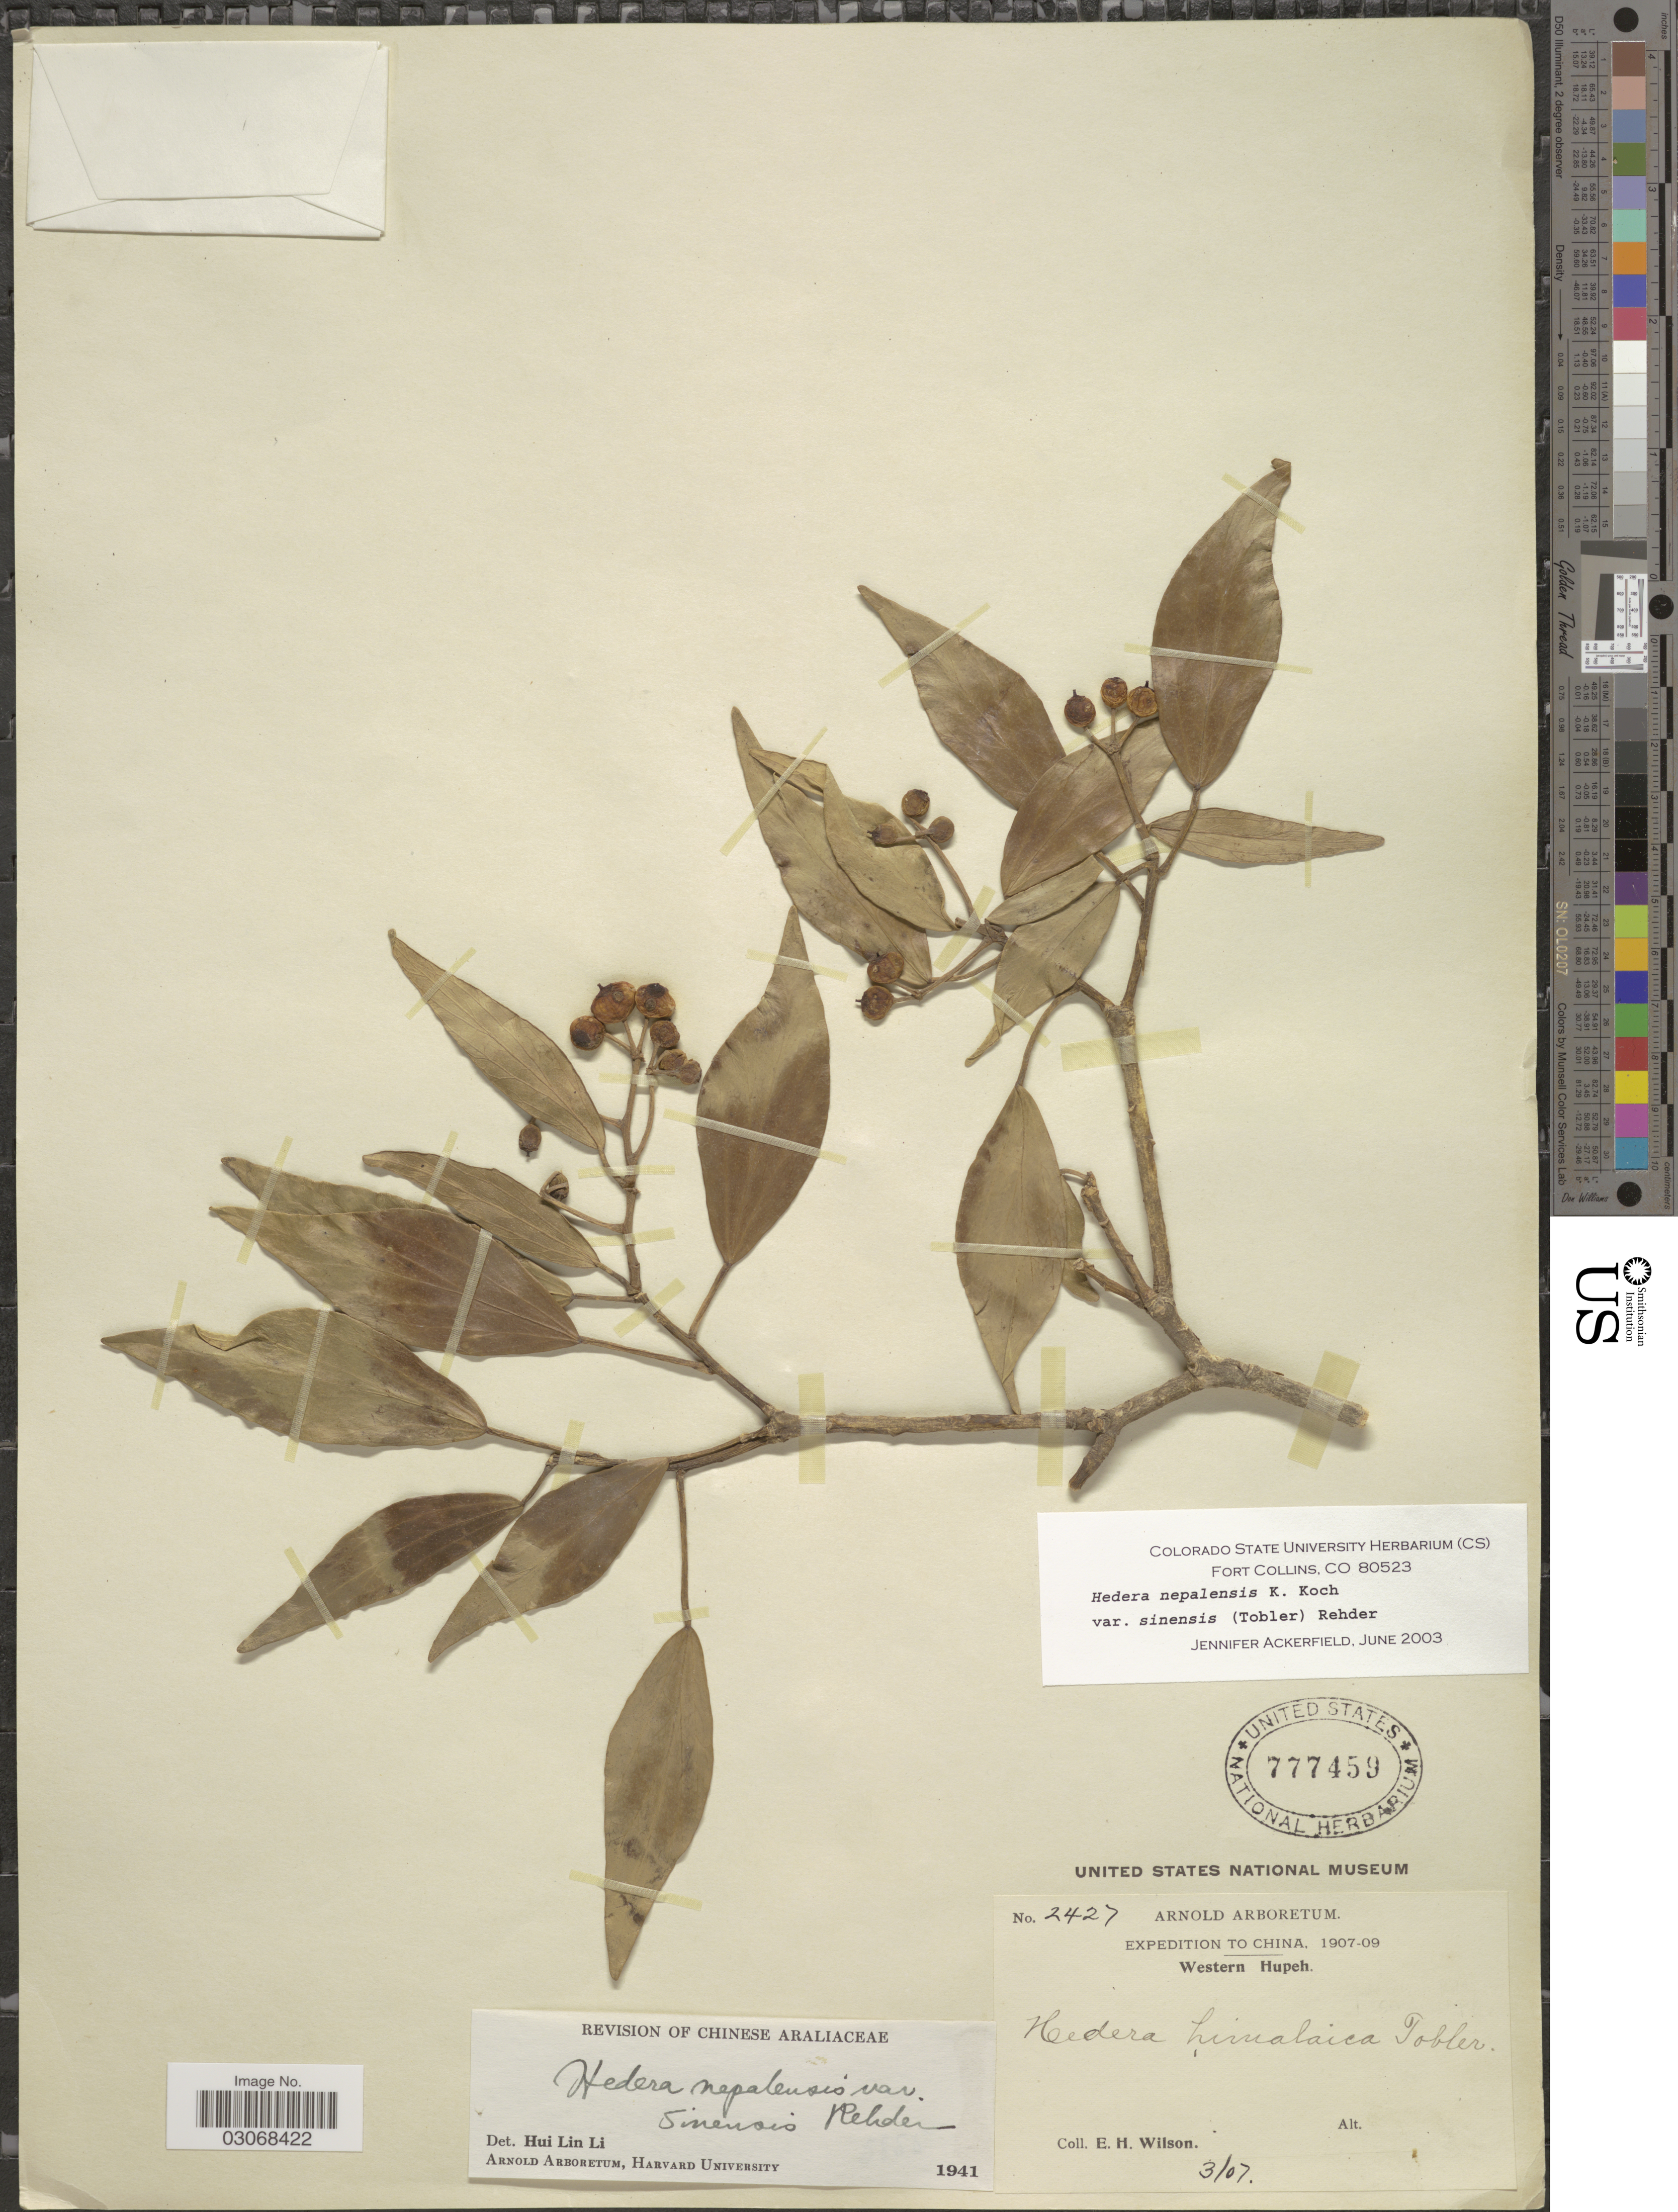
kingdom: Plantae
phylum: Tracheophyta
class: Magnoliopsida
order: Apiales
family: Araliaceae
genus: Hedera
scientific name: Hedera nepalensis var. sinensis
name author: (Tobler) Rehder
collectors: E. Wilson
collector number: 2427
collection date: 1907-03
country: China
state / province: Hubei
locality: Western Hupeh.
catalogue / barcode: US 777459